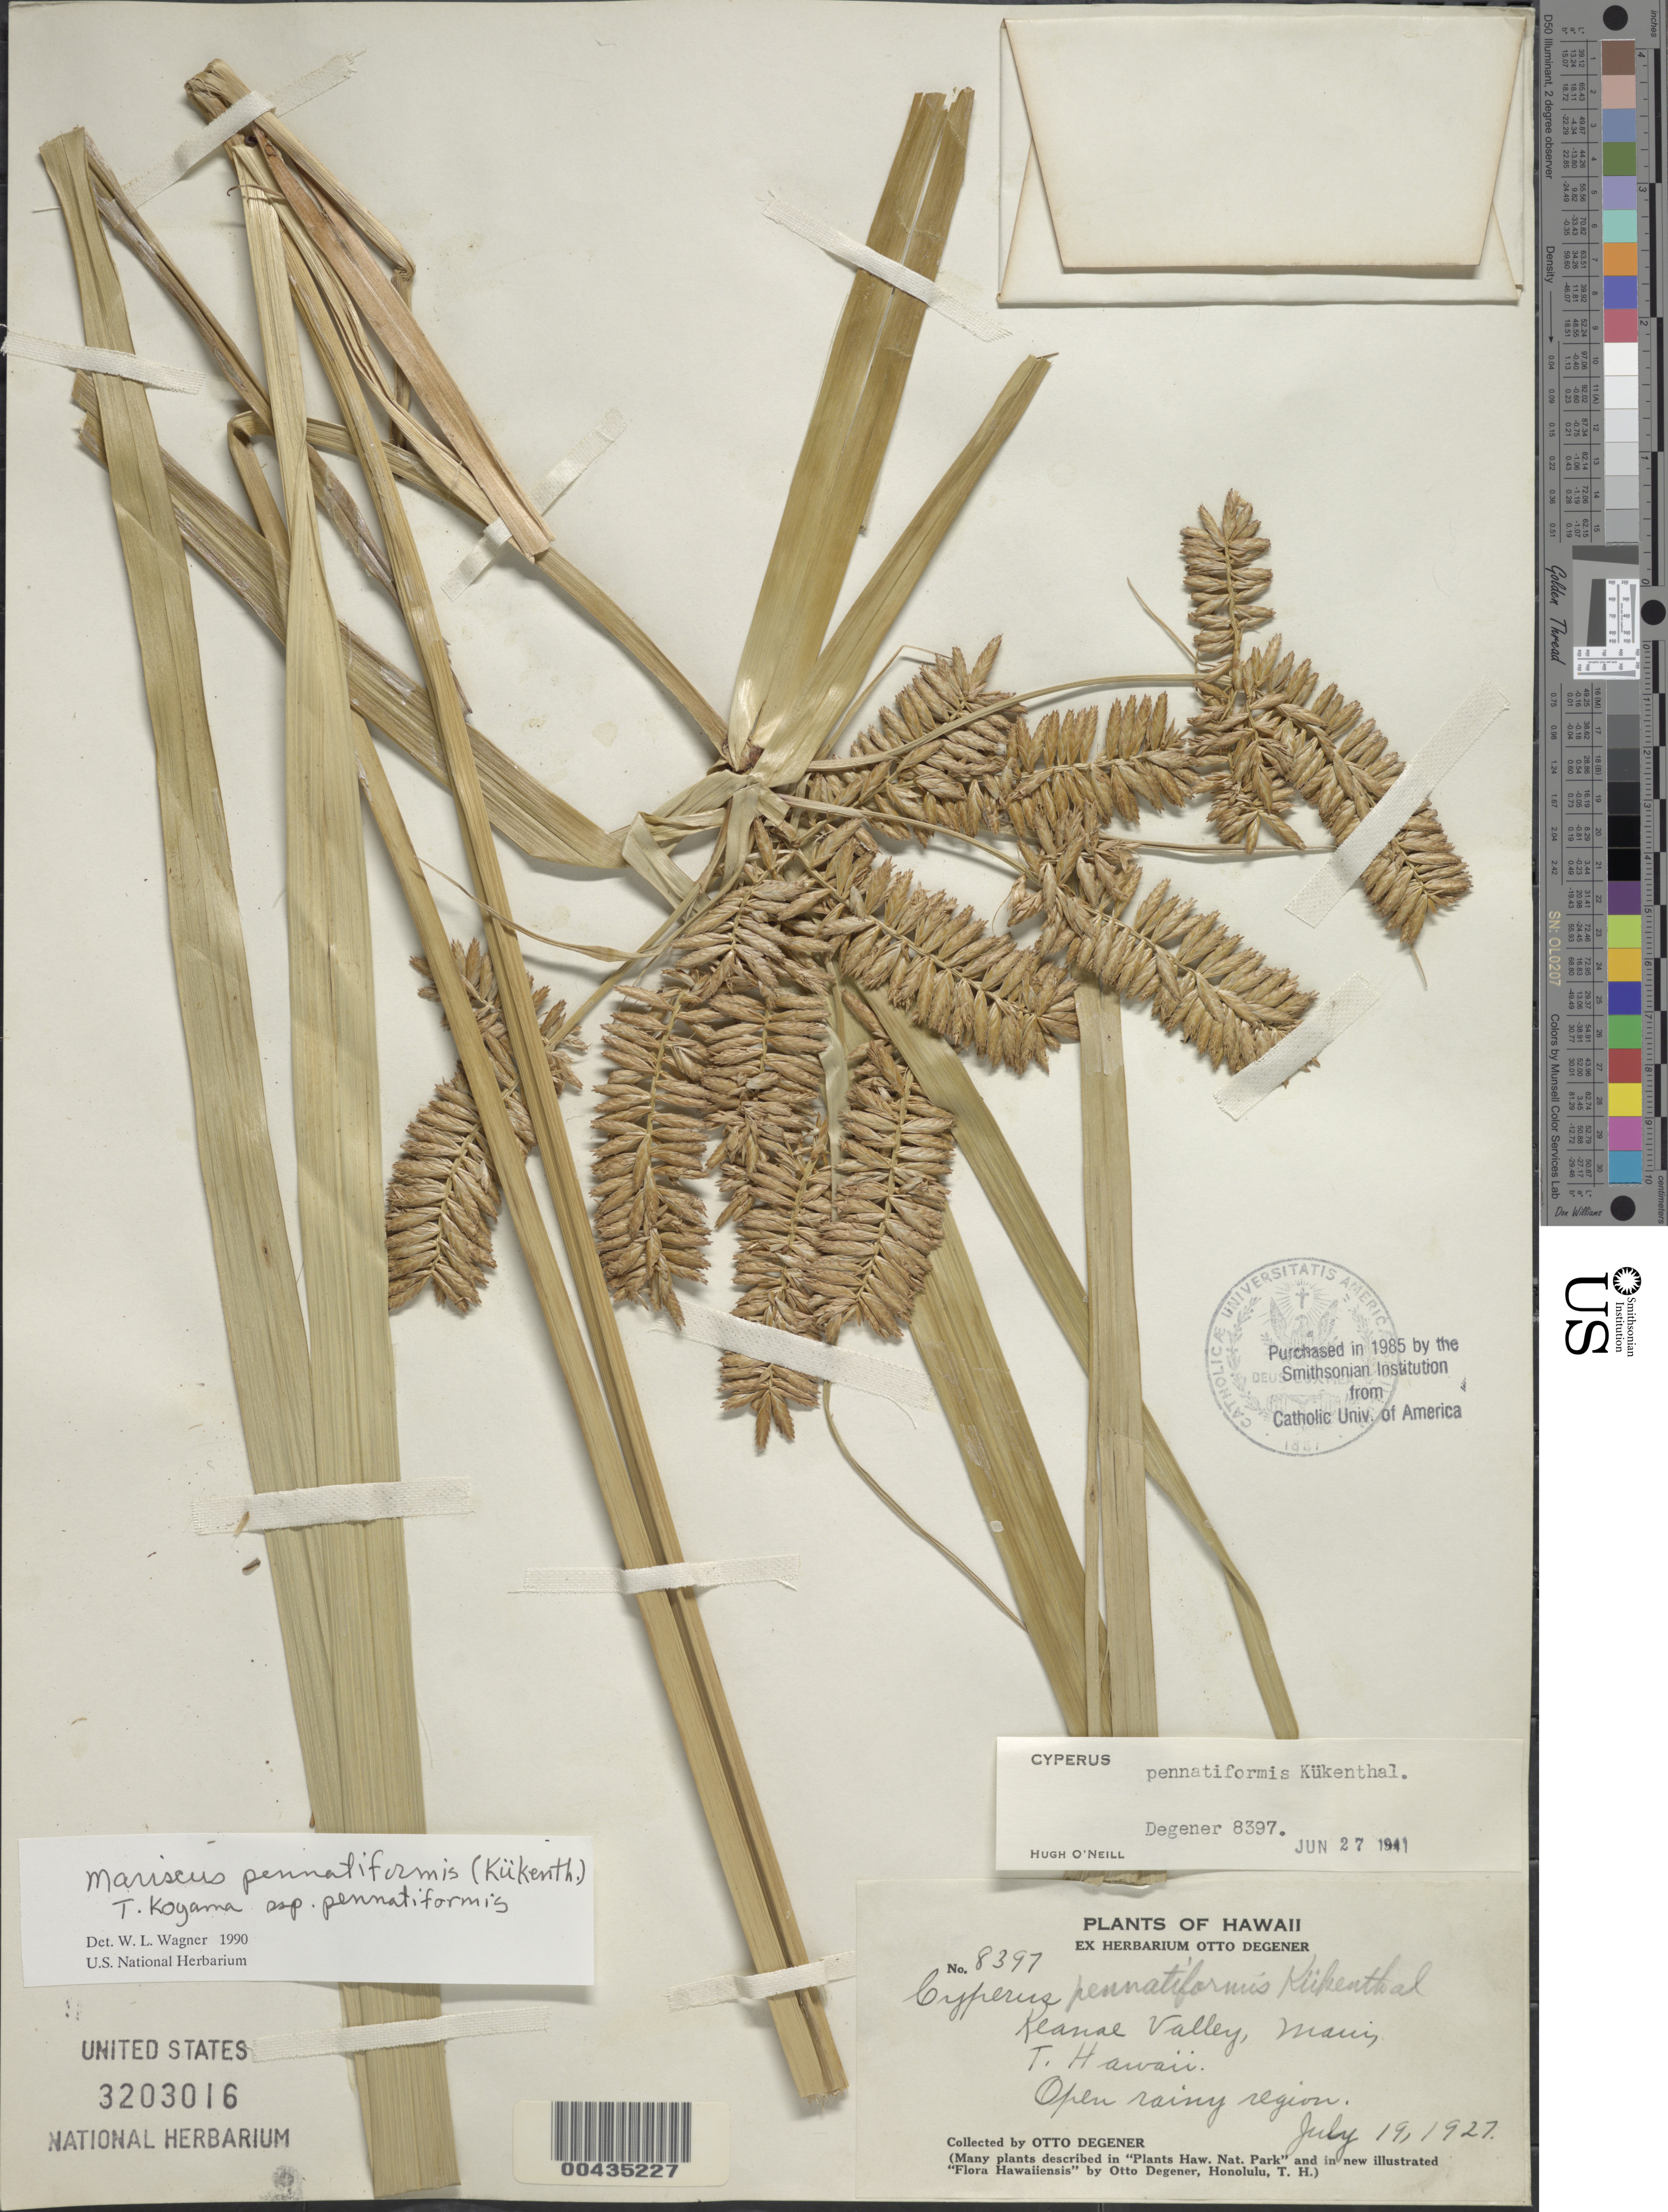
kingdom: Plantae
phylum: Tracheophyta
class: Liliopsida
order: Poales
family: Cyperaceae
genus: Cyperus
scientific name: Cyperus pennatiformis var. bryanii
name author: Kük.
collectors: O. Degener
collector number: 8397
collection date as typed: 19 Jul 1927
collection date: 1927-07-19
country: United States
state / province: Hawaii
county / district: Honolulu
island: Oahu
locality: Keanae Valley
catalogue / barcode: US 3203016